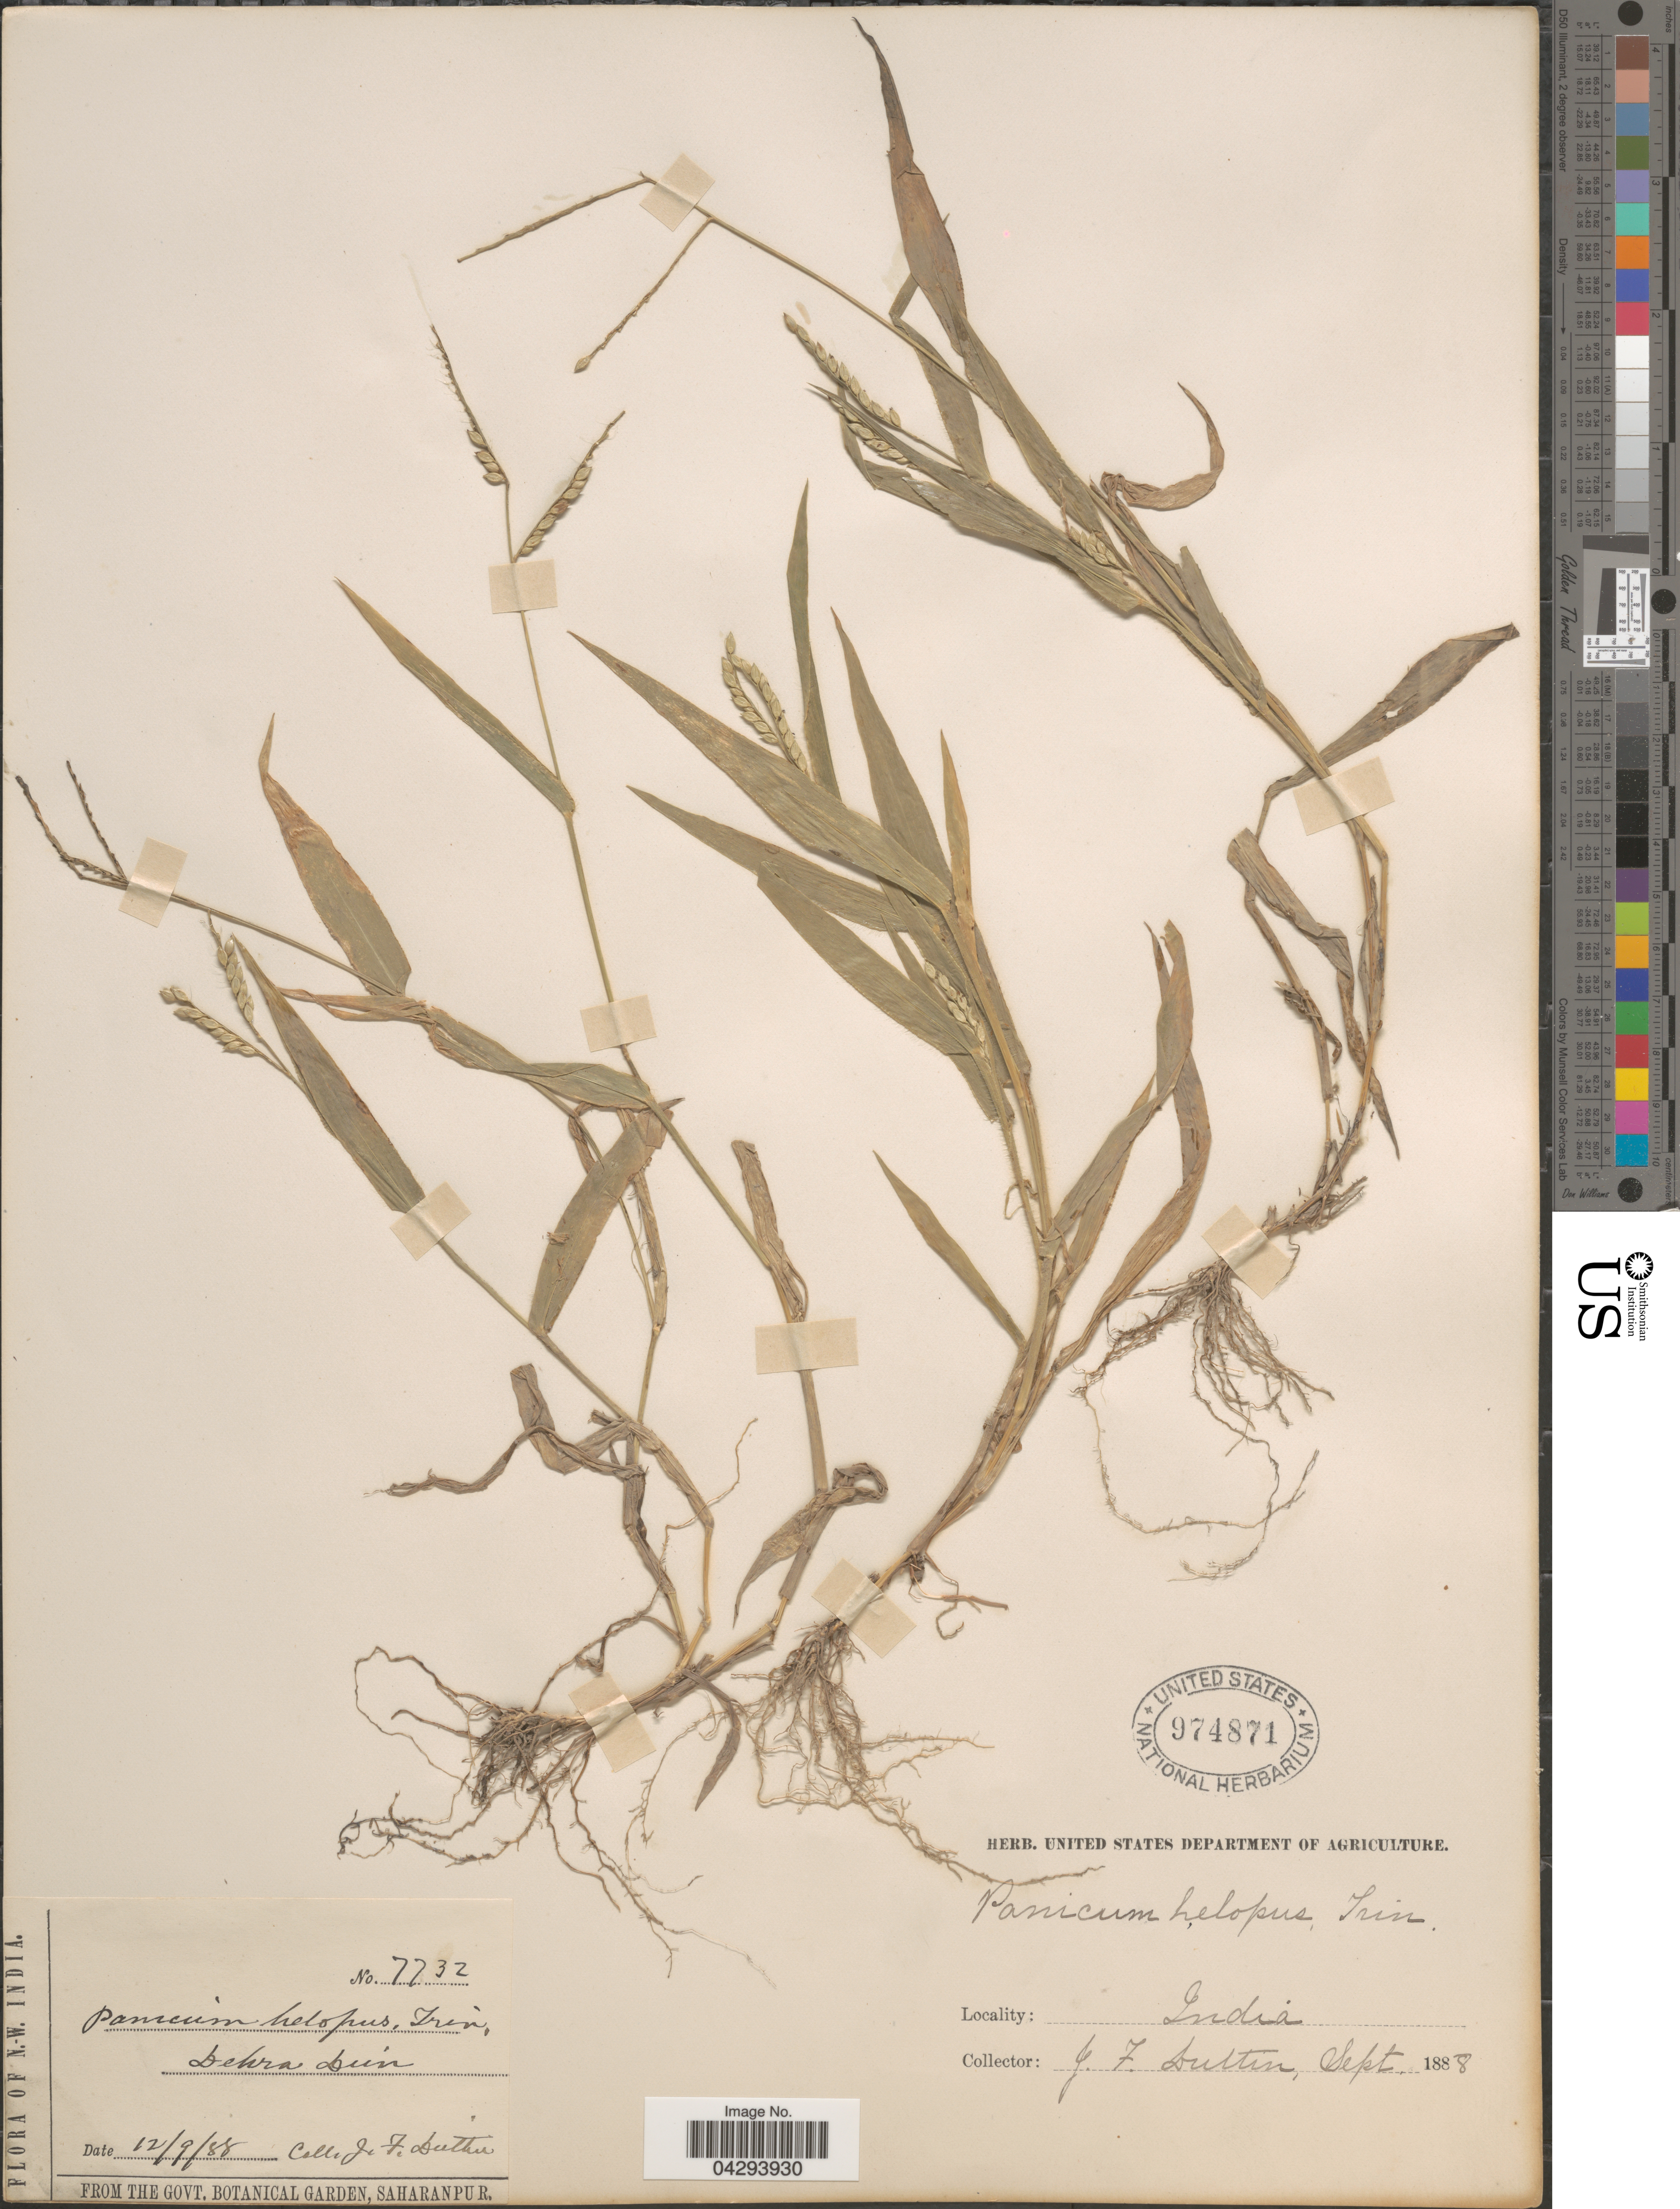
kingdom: Plantae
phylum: Tracheophyta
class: Liliopsida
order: Poales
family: Poaceae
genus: Urochloa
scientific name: Urochloa panicoides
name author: P. Beauv.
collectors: J. F. Duthie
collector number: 7732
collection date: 1888-09-12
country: India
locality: Dehra Dun.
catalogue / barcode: US 974871